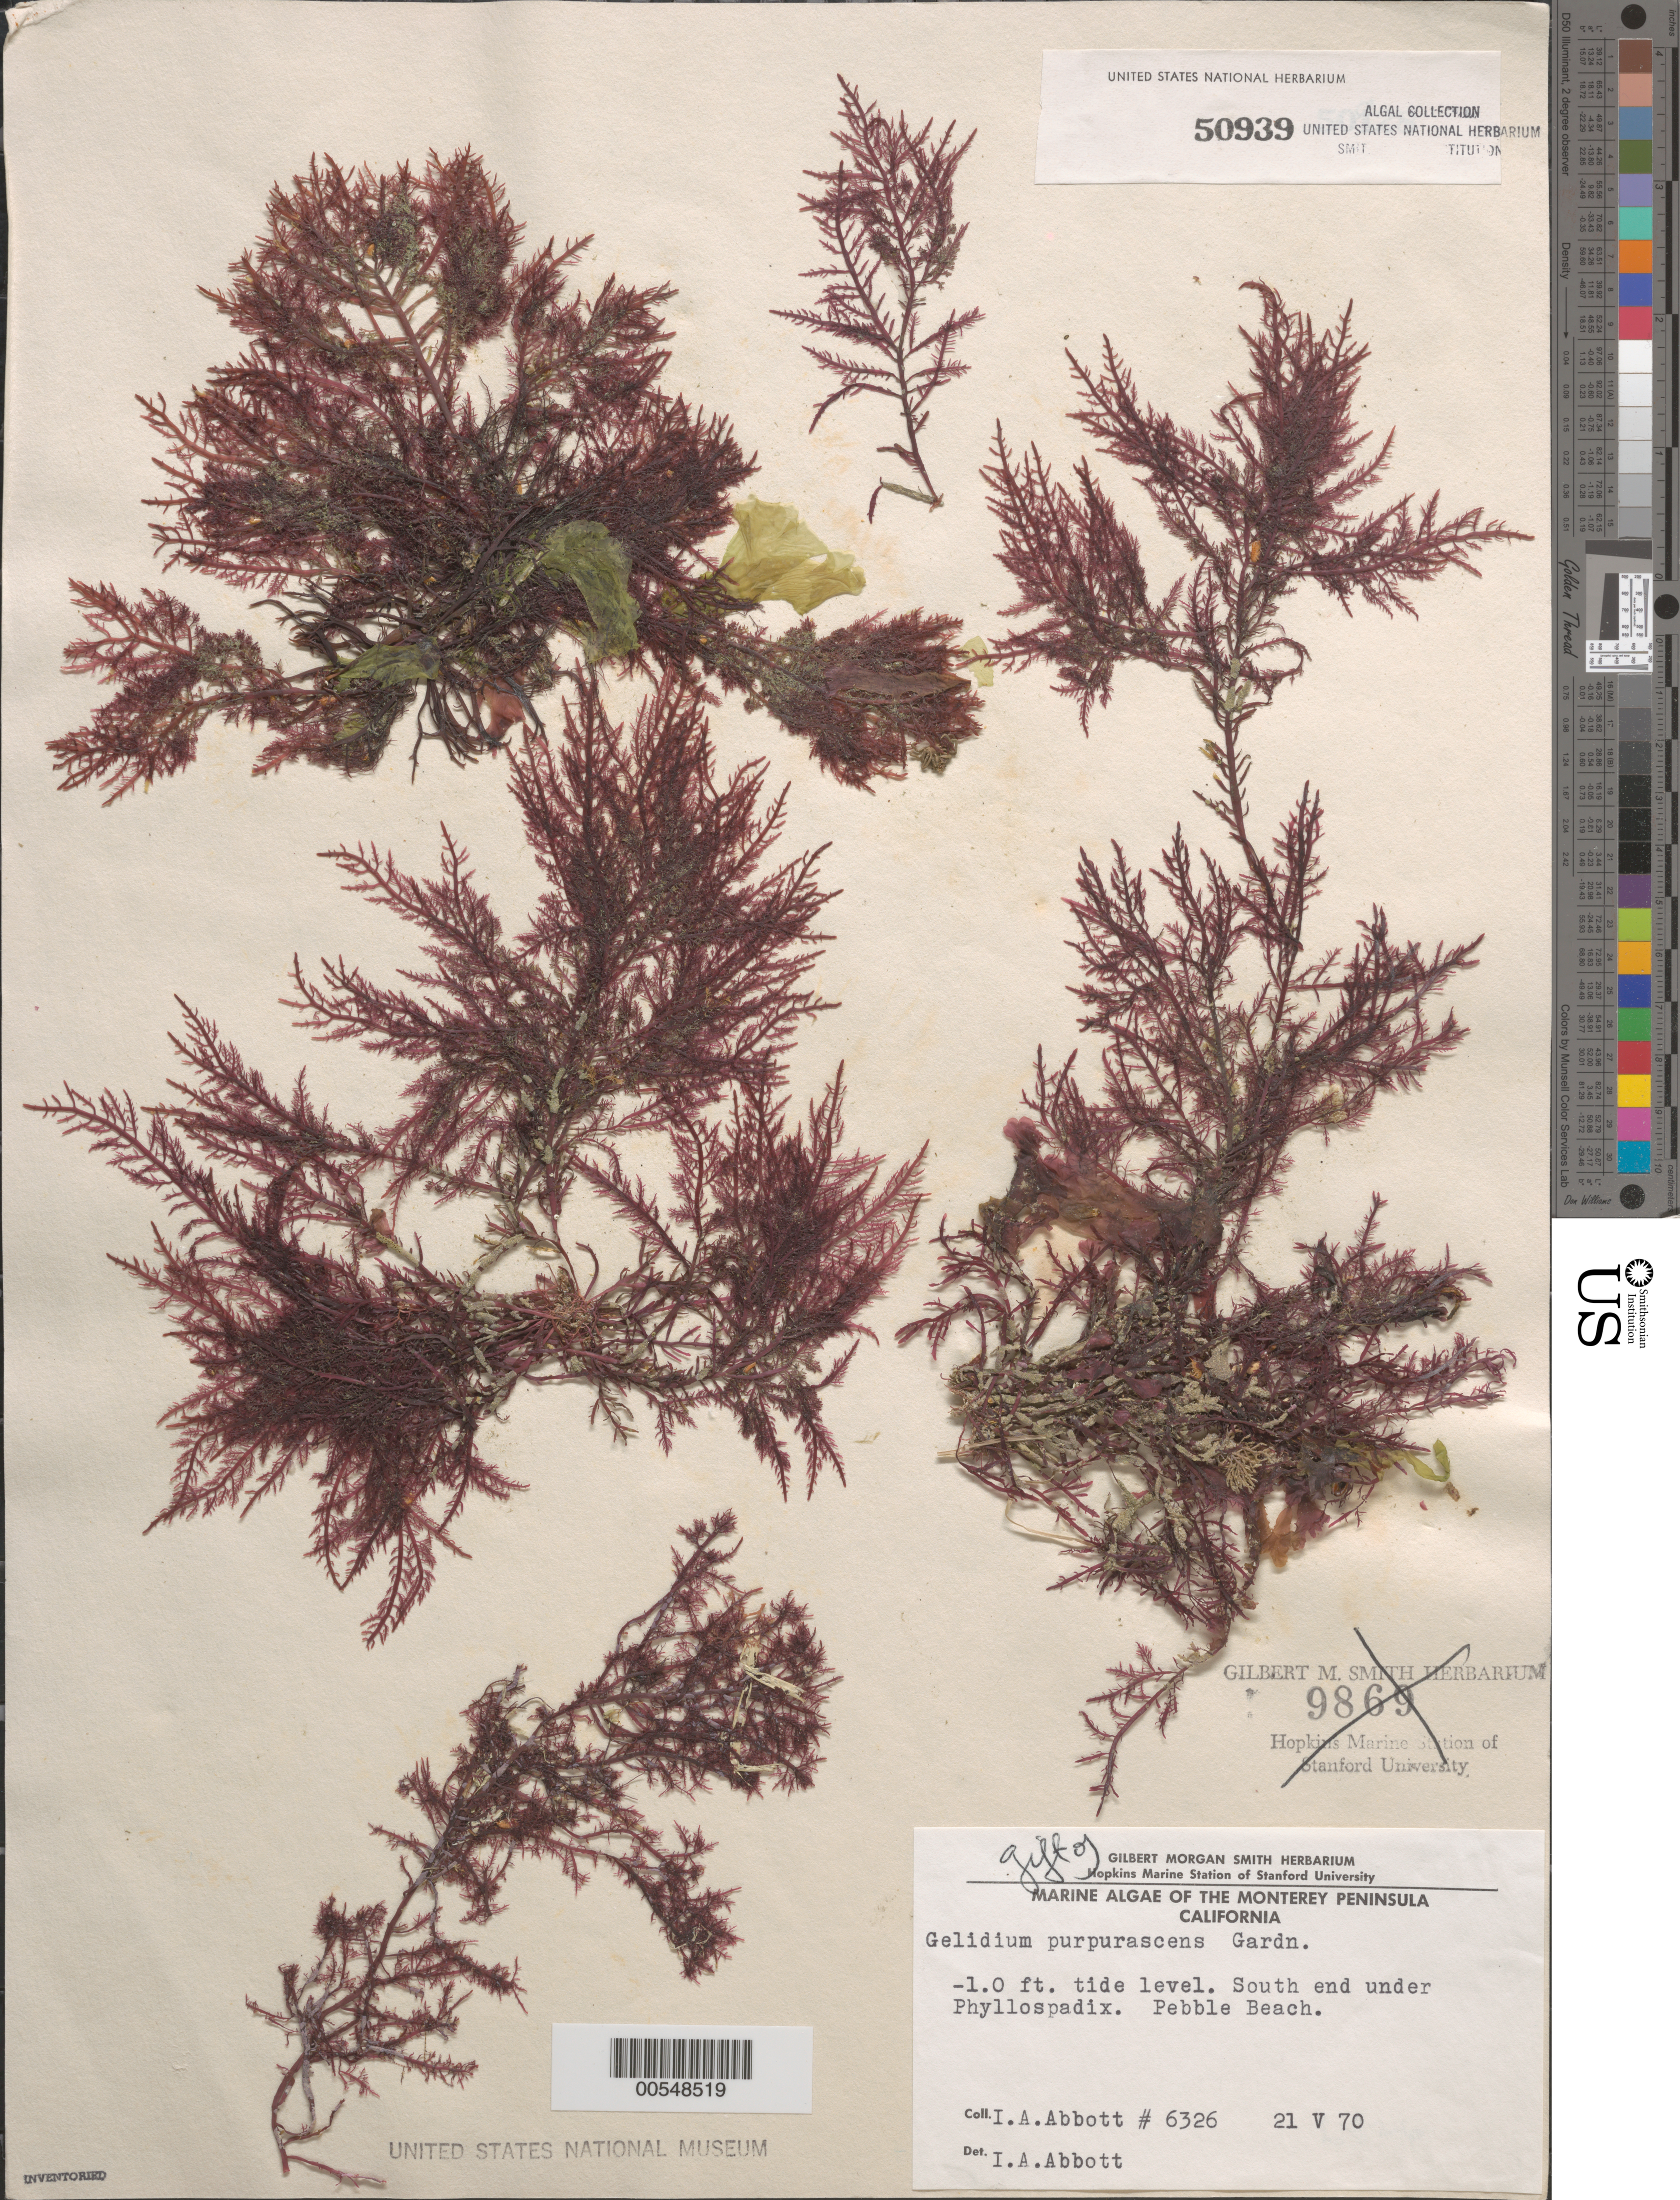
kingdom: Plantae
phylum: Rhodophyta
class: Florideophyceae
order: Gelidiales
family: Gelidiaceae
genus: Gelidium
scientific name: Gelidium purpurascens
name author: N.L. Gardner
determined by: Abbott, Isabella A.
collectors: I. A. Abbott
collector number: IAA 6326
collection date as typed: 21 May 1970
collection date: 1970-05-21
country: United States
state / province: California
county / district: Monterey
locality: Pebble Beach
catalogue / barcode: US 50939